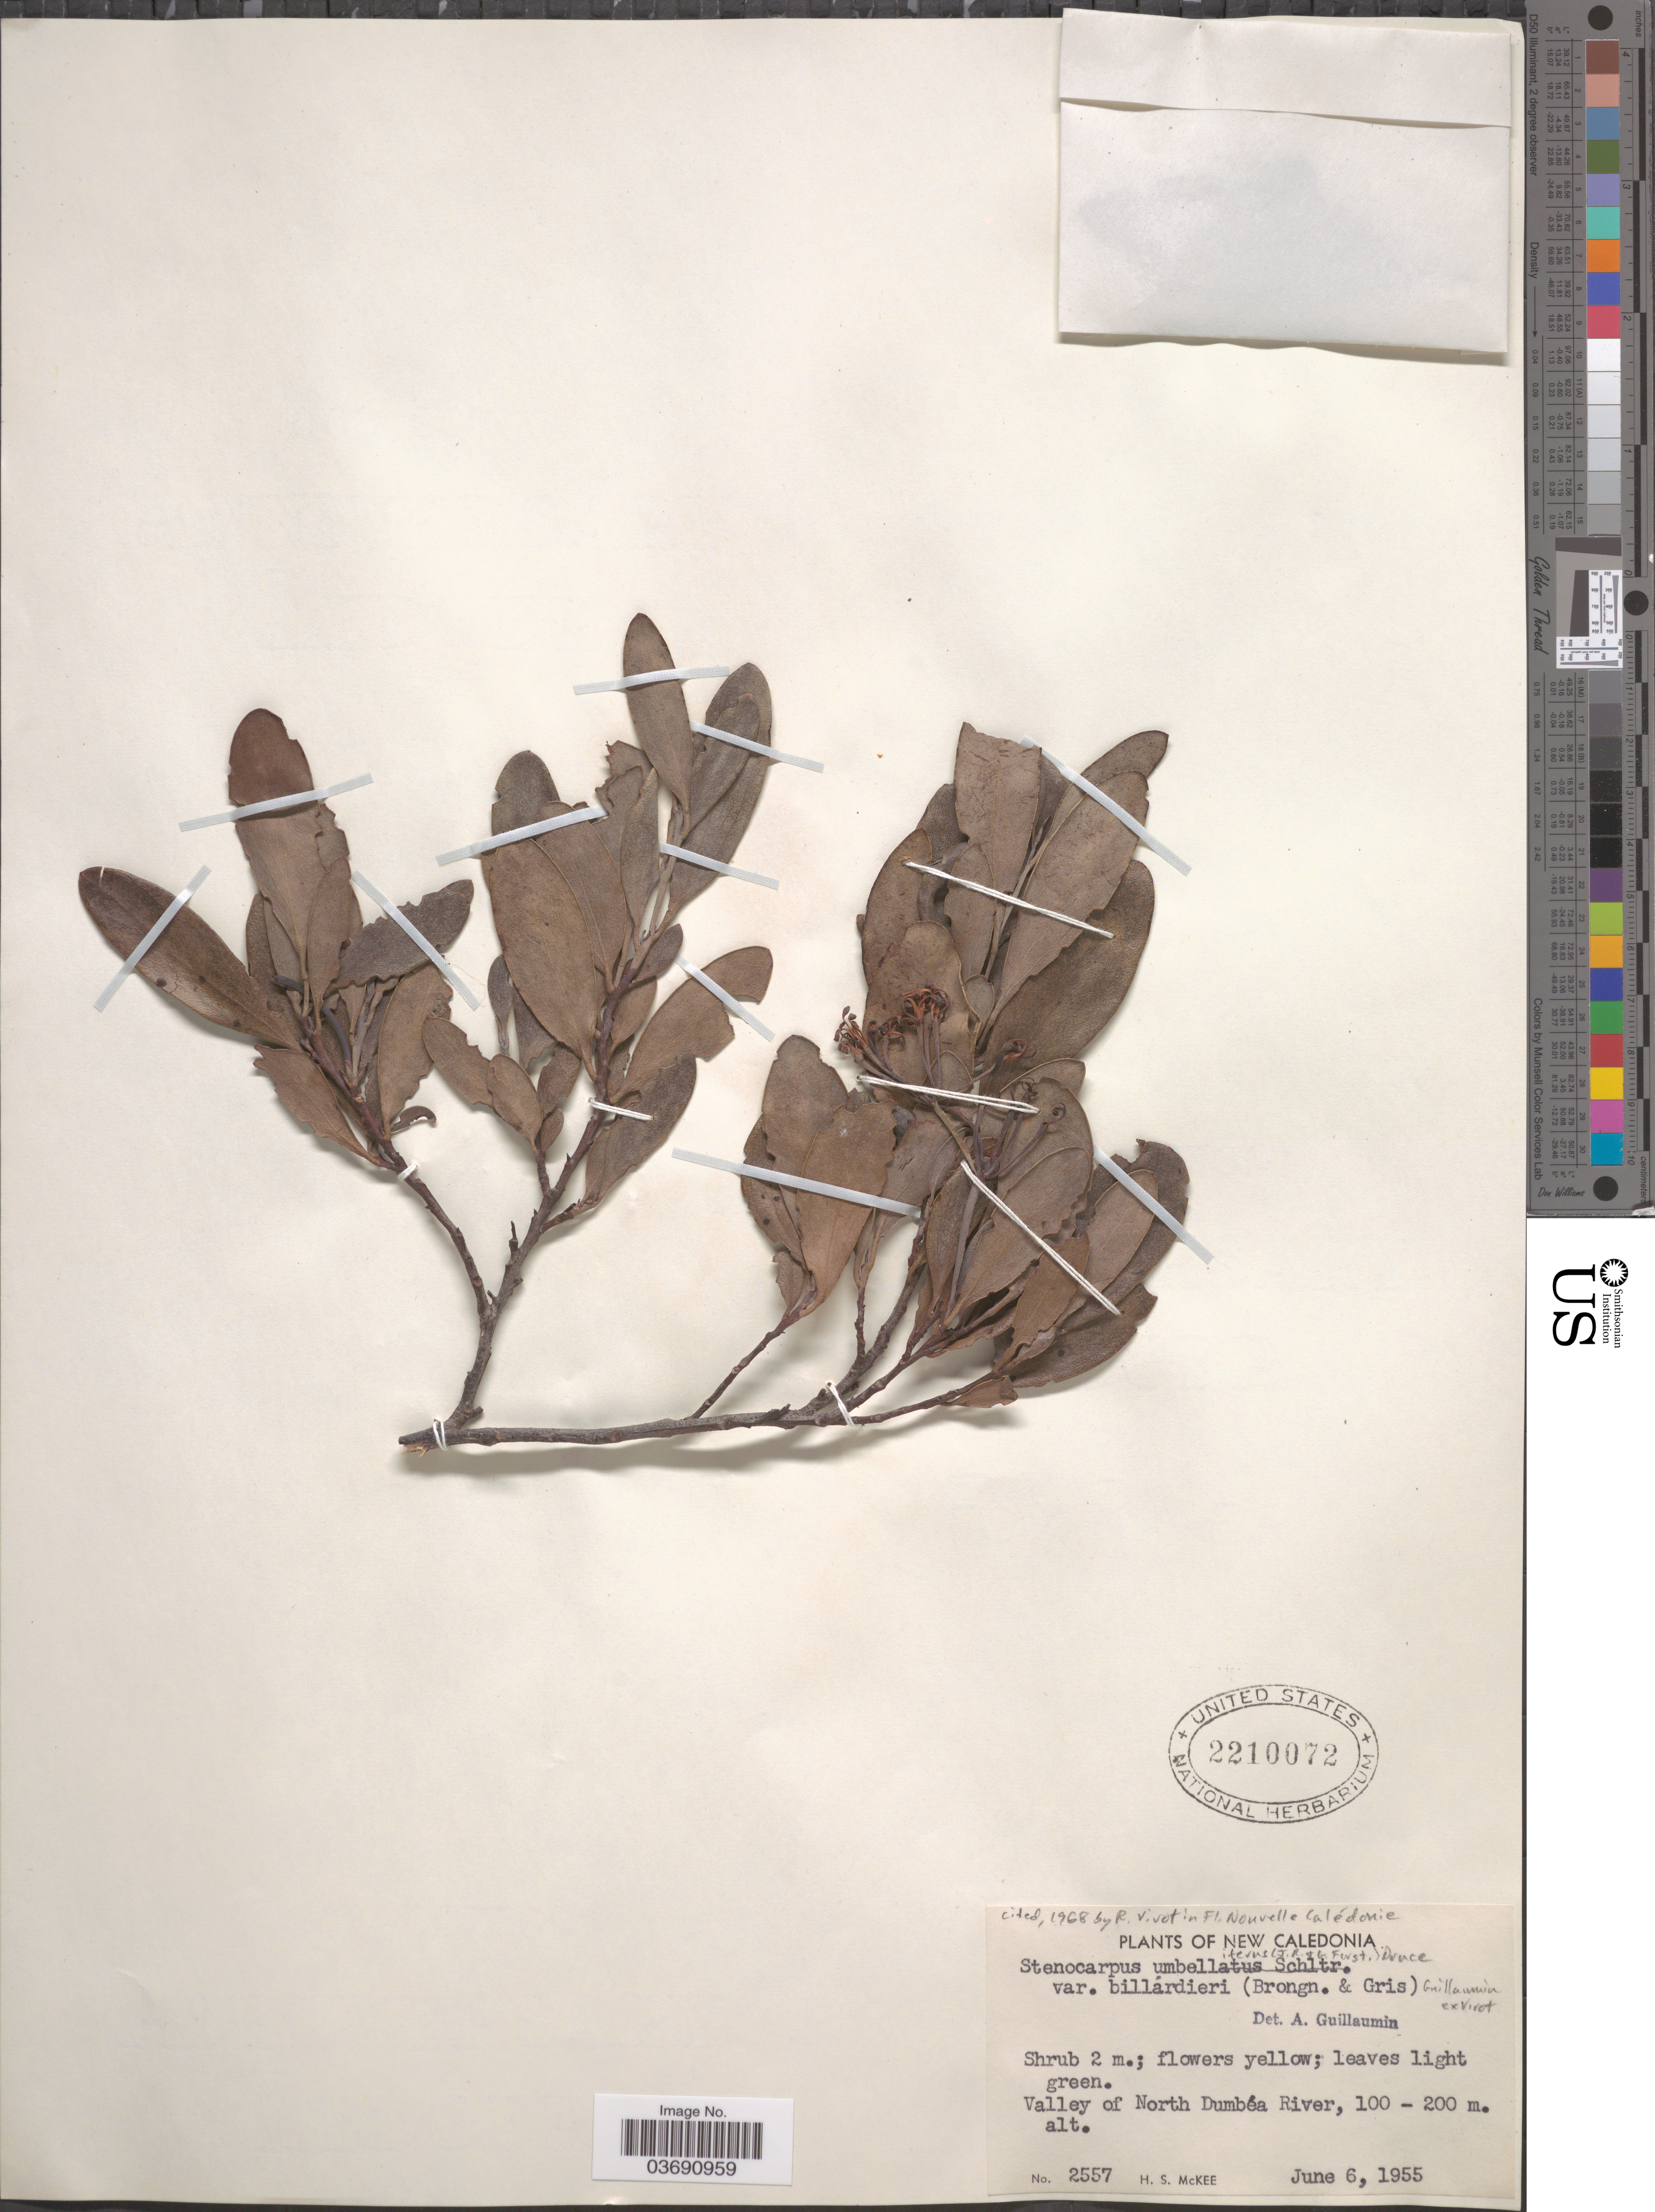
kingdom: Plantae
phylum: Tracheophyta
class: Magnoliopsida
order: Proteales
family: Proteaceae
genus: Stenocarpus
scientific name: Stenocarpus umbellifer var. billardieri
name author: (Brongn. & Gris) Guillaumin ex R. Virot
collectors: H. S. McKee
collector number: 2557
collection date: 1955-06-06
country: New Caledonia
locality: Valley of North Dumbéa River.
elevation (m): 100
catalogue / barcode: US 2210072